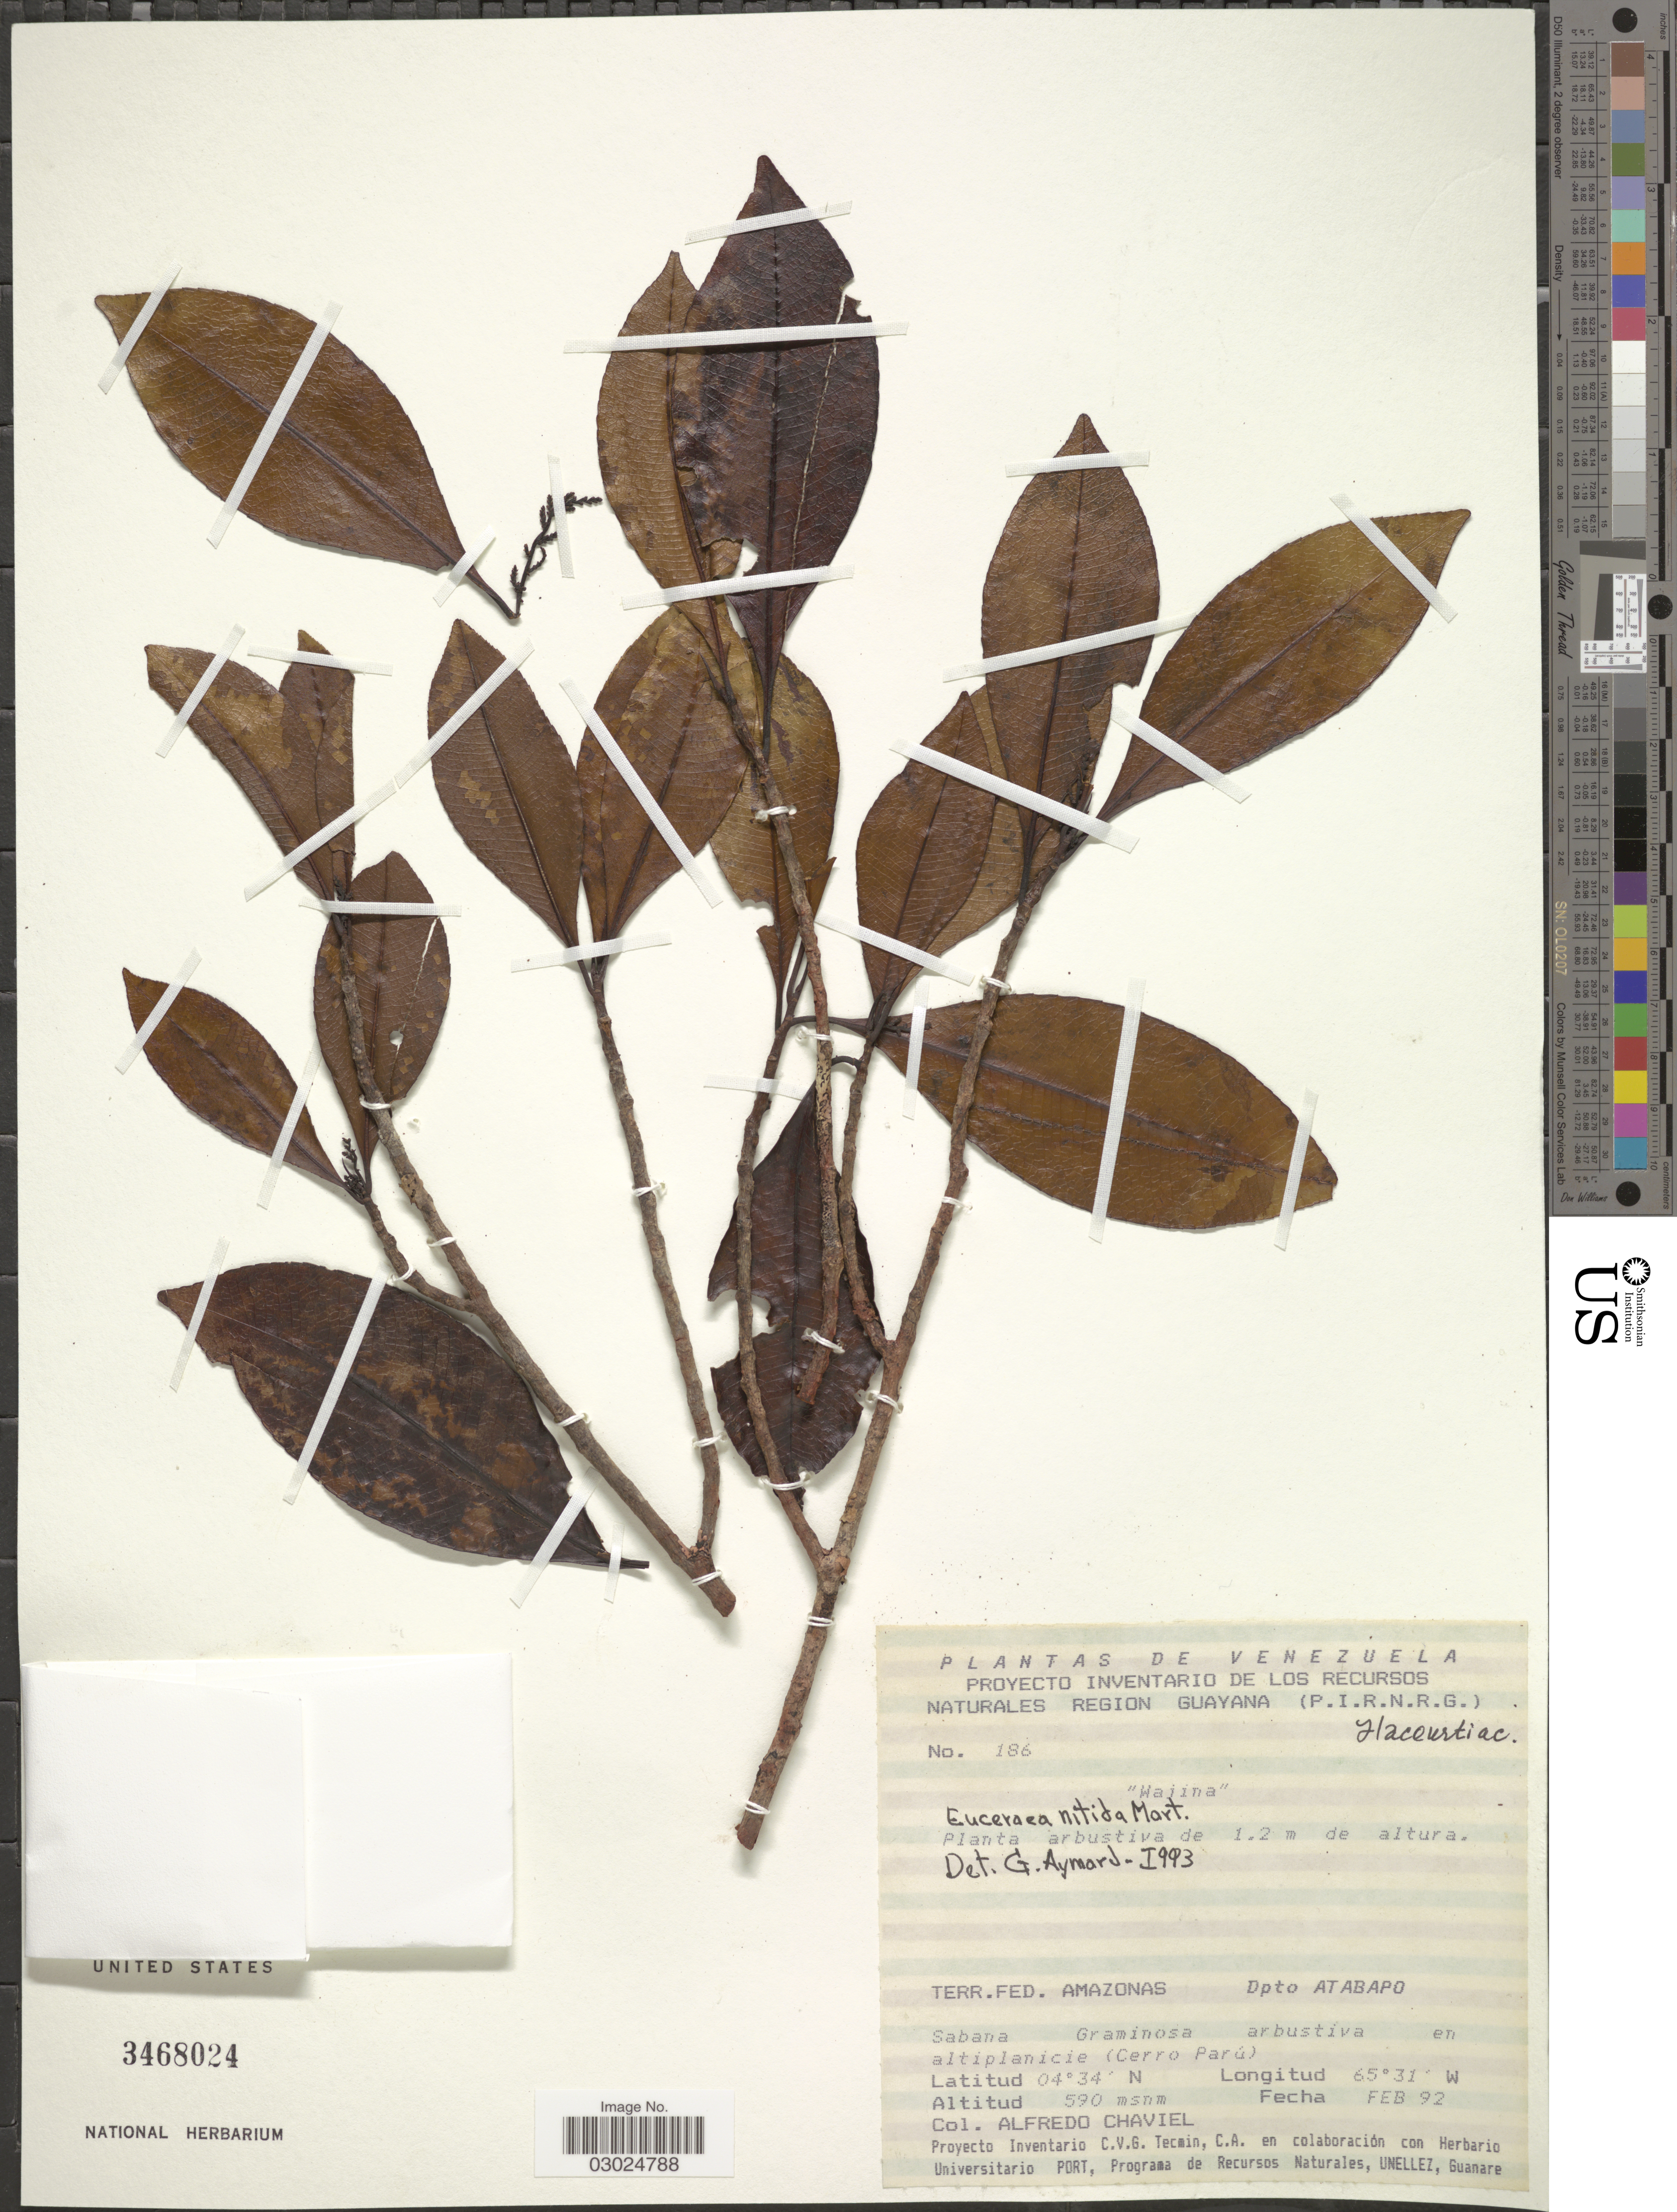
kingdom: Plantae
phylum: Tracheophyta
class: Magnoliopsida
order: Malpighiales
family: Salicaceae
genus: Casearia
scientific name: Casearia euceraea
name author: Mestier et al.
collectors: A. Chaviel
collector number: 186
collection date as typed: Transcribed d/m/y: /2/92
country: Venezuela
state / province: Amazonas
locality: Terr. Fed. Amazonas, Dpto Atabapo. Sabana Graminosa arbustiva en altiplanicie (Cerro Parú).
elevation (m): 590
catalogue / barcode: US 3468024